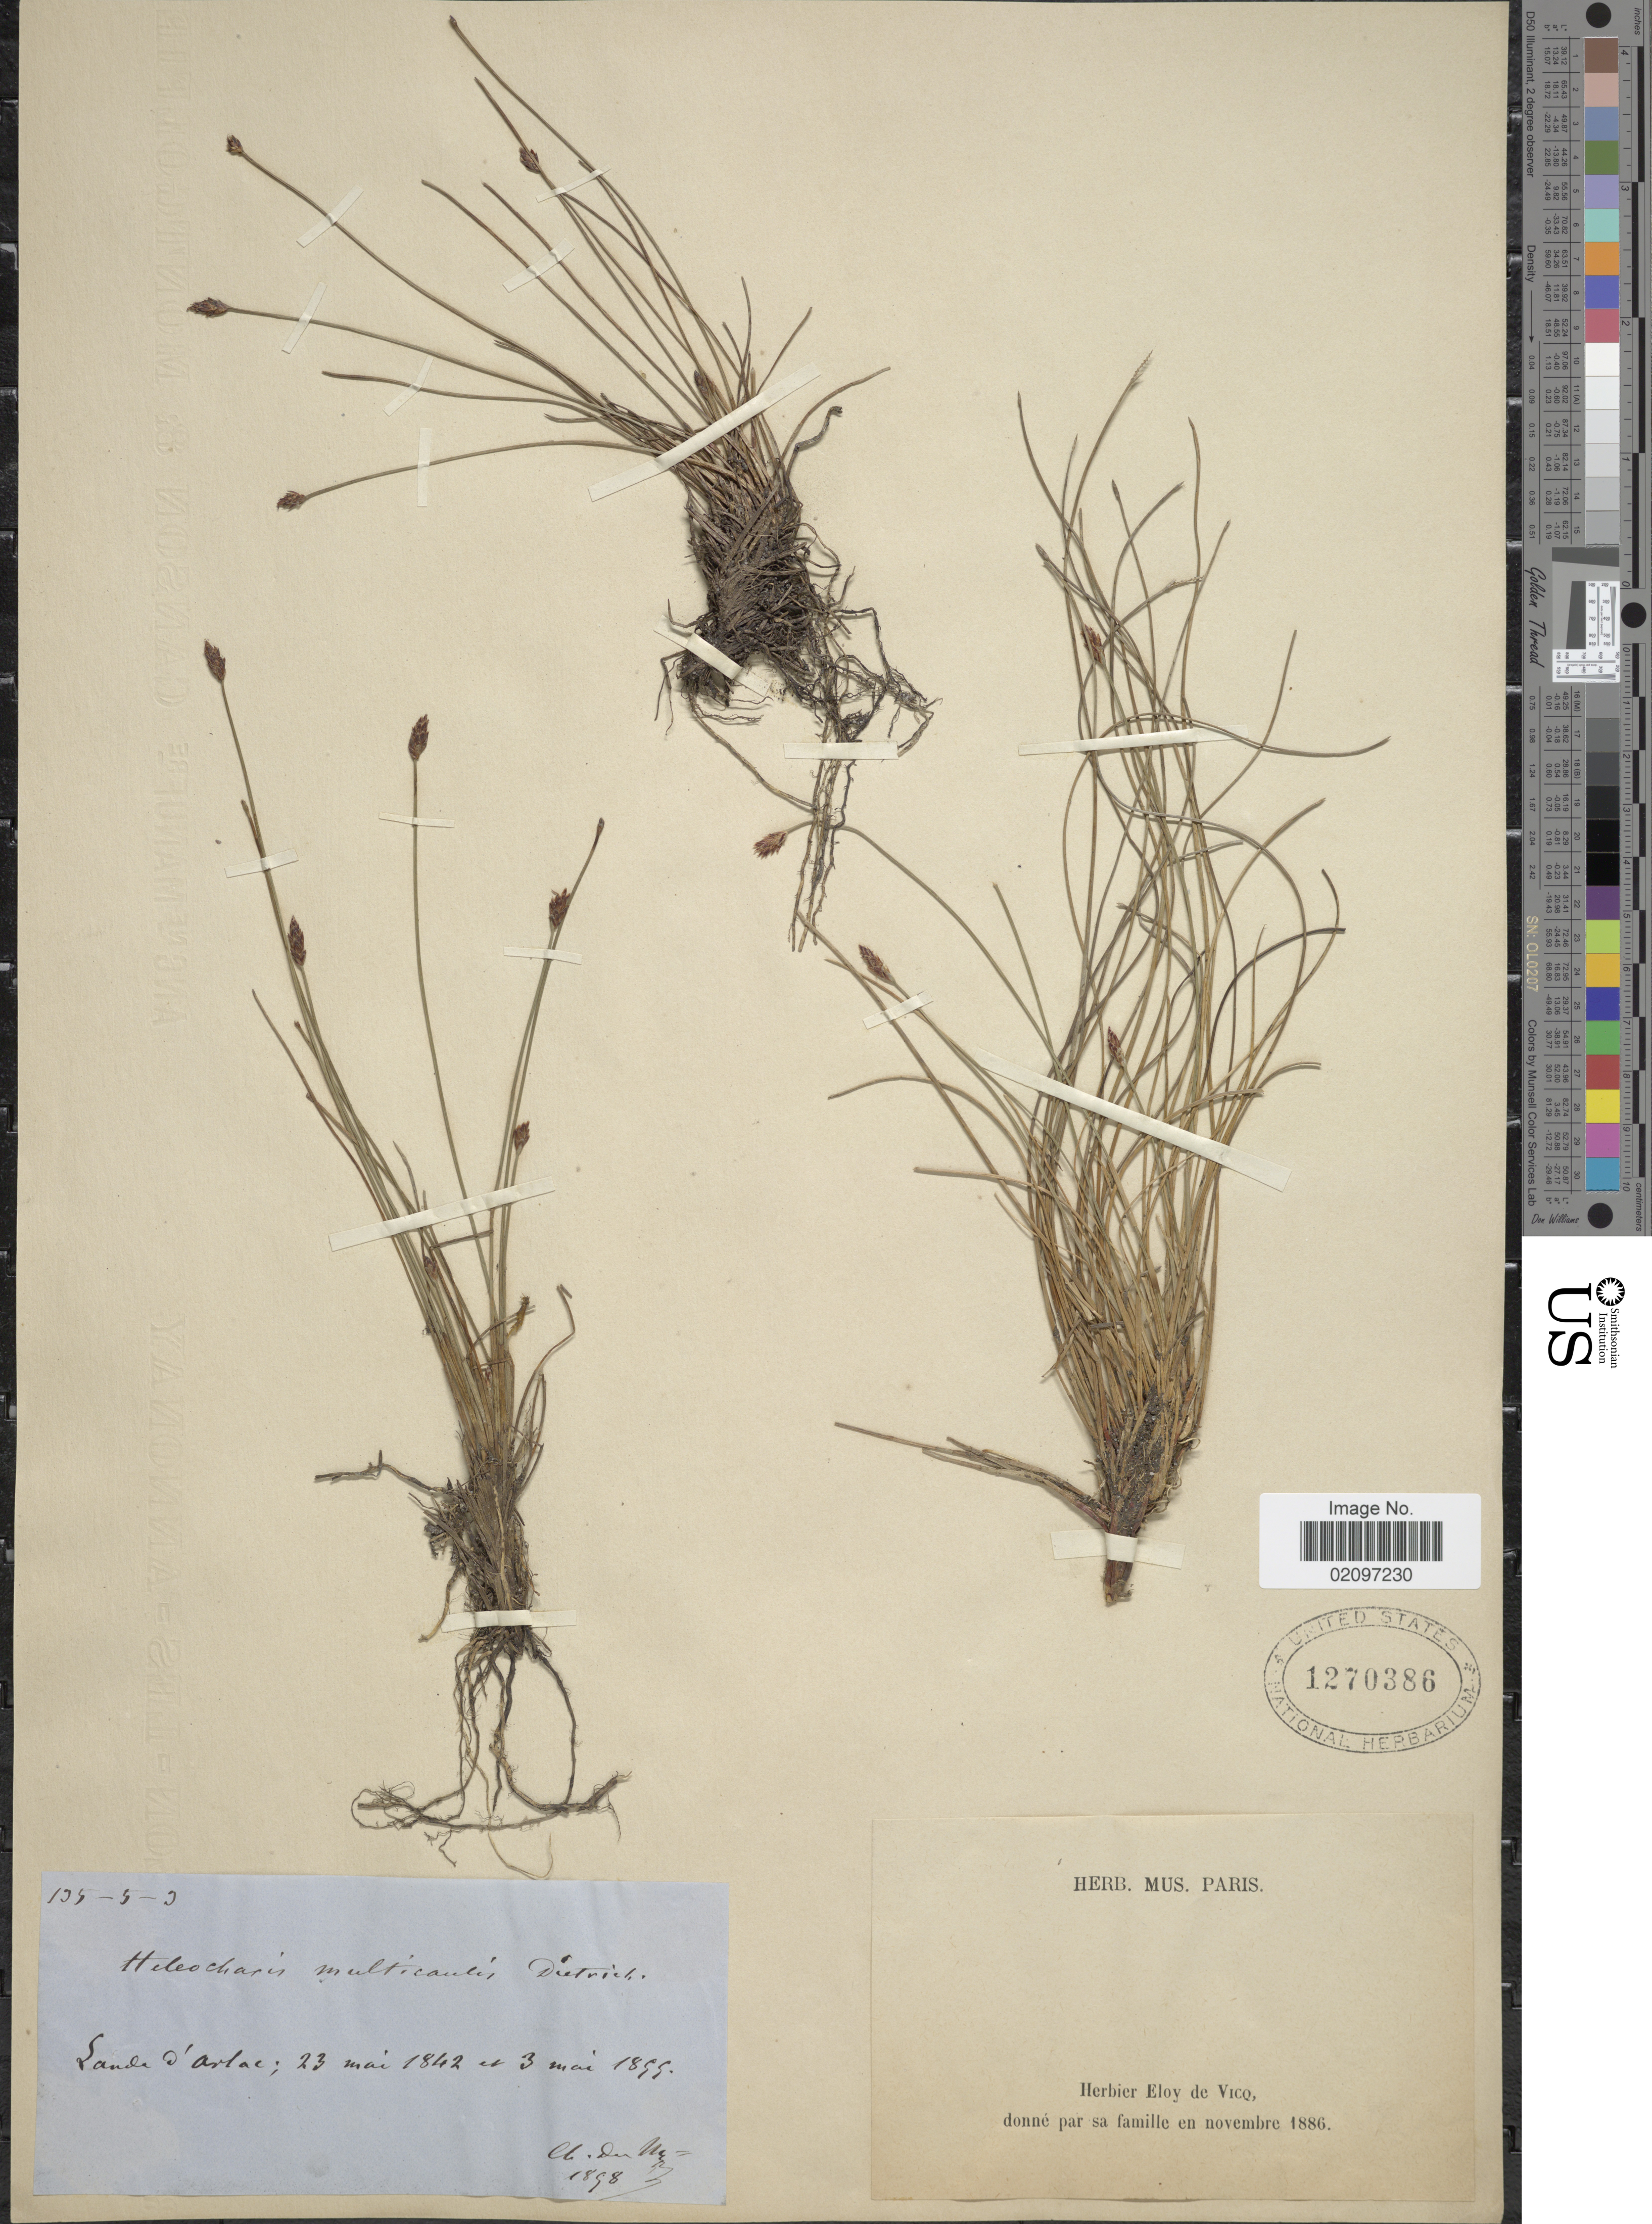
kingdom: Plantae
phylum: Tracheophyta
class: Liliopsida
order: Poales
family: Cyperaceae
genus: Eleocharis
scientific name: Eleocharis multicaulis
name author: (Sm.) Desv.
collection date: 1842-05-23/1855-05-03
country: France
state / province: Nouvelle-Aquitaine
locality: Sande de Arctic, Donne par sa familie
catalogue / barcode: US 1270386